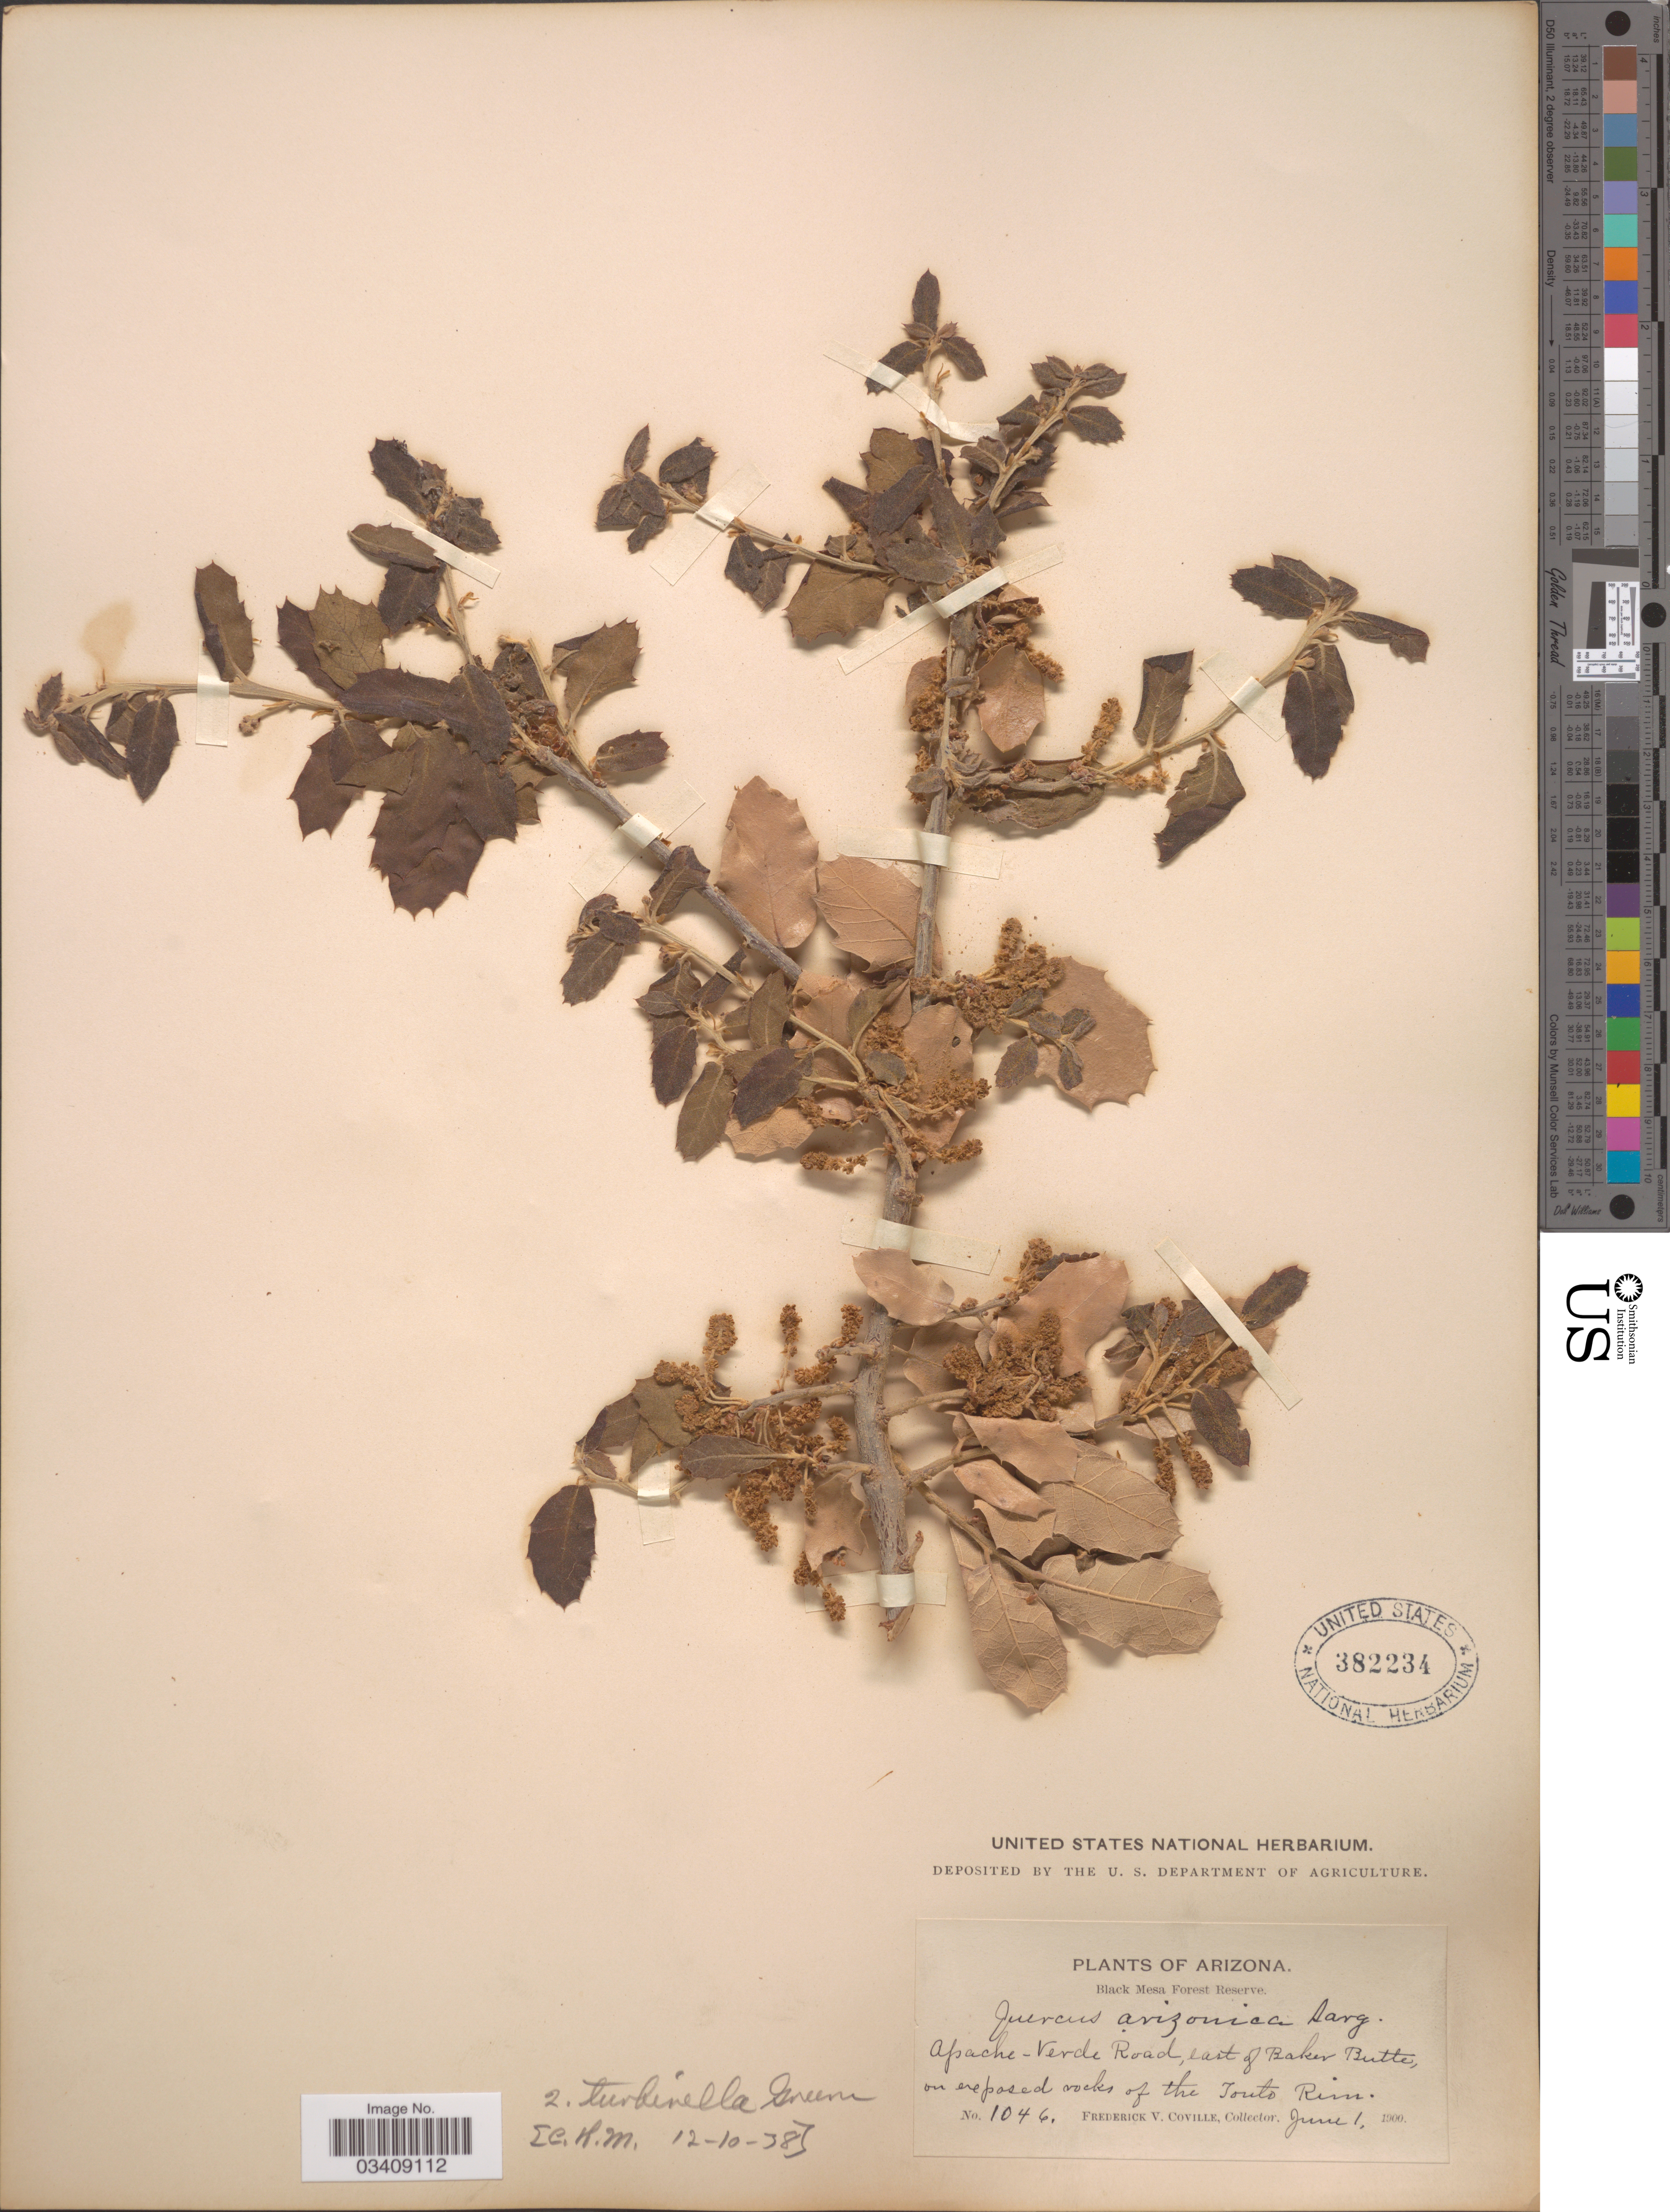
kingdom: Plantae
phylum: Tracheophyta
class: Magnoliopsida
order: Fagales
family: Fagaceae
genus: Quercus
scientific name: Quercus turbinella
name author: Greene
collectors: F. V. Coville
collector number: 1046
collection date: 1900-06-01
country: United States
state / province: Arizona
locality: Black Mesa Forest Reserve. Apache-Verde Road, east of Baker Butte, on exposed rocks of the Tonto River.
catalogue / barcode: US 382234